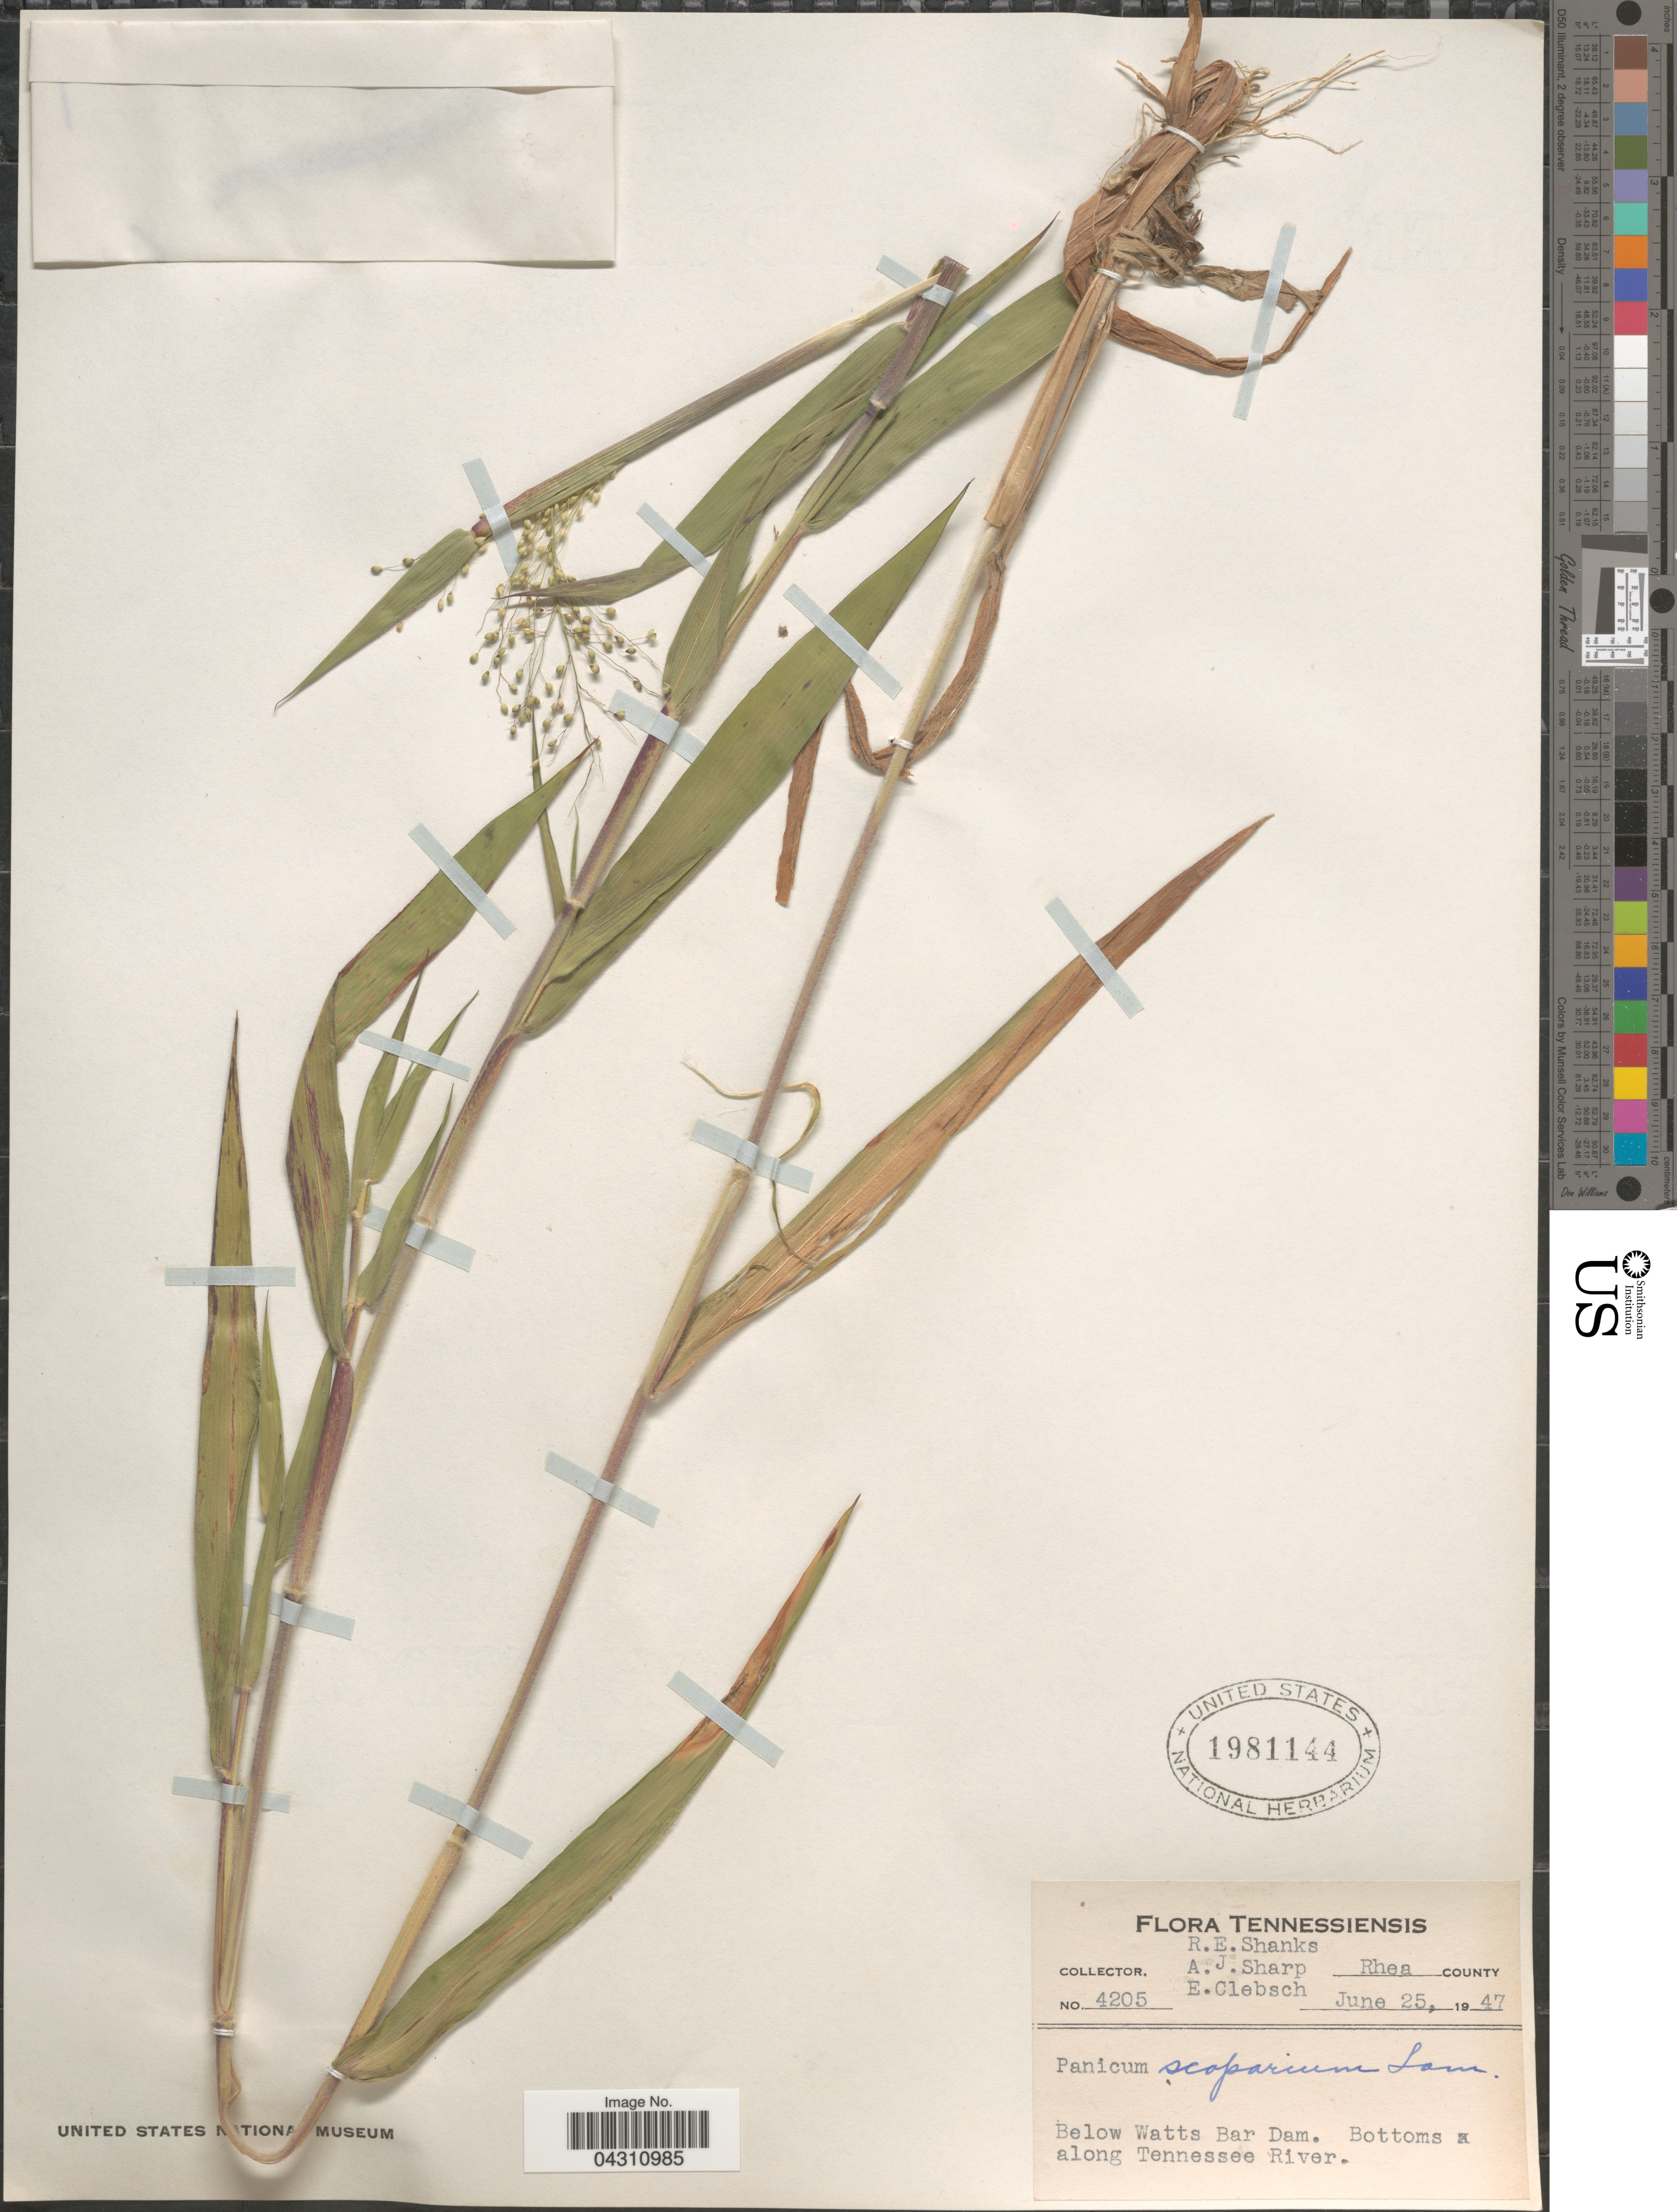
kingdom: Plantae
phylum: Tracheophyta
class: Liliopsida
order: Poales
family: Poaceae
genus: Dichanthelium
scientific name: Dichanthelium scoparium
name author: (Lam.) Gould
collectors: R. Shanks, A. J. Sharp & E. Clebsch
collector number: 4205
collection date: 1947-06-25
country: United States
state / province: Tennessee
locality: Tennessiensis. Rhea County. Below Watts Bar Dam. Bottoms along Tennessee River.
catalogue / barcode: US 1981144